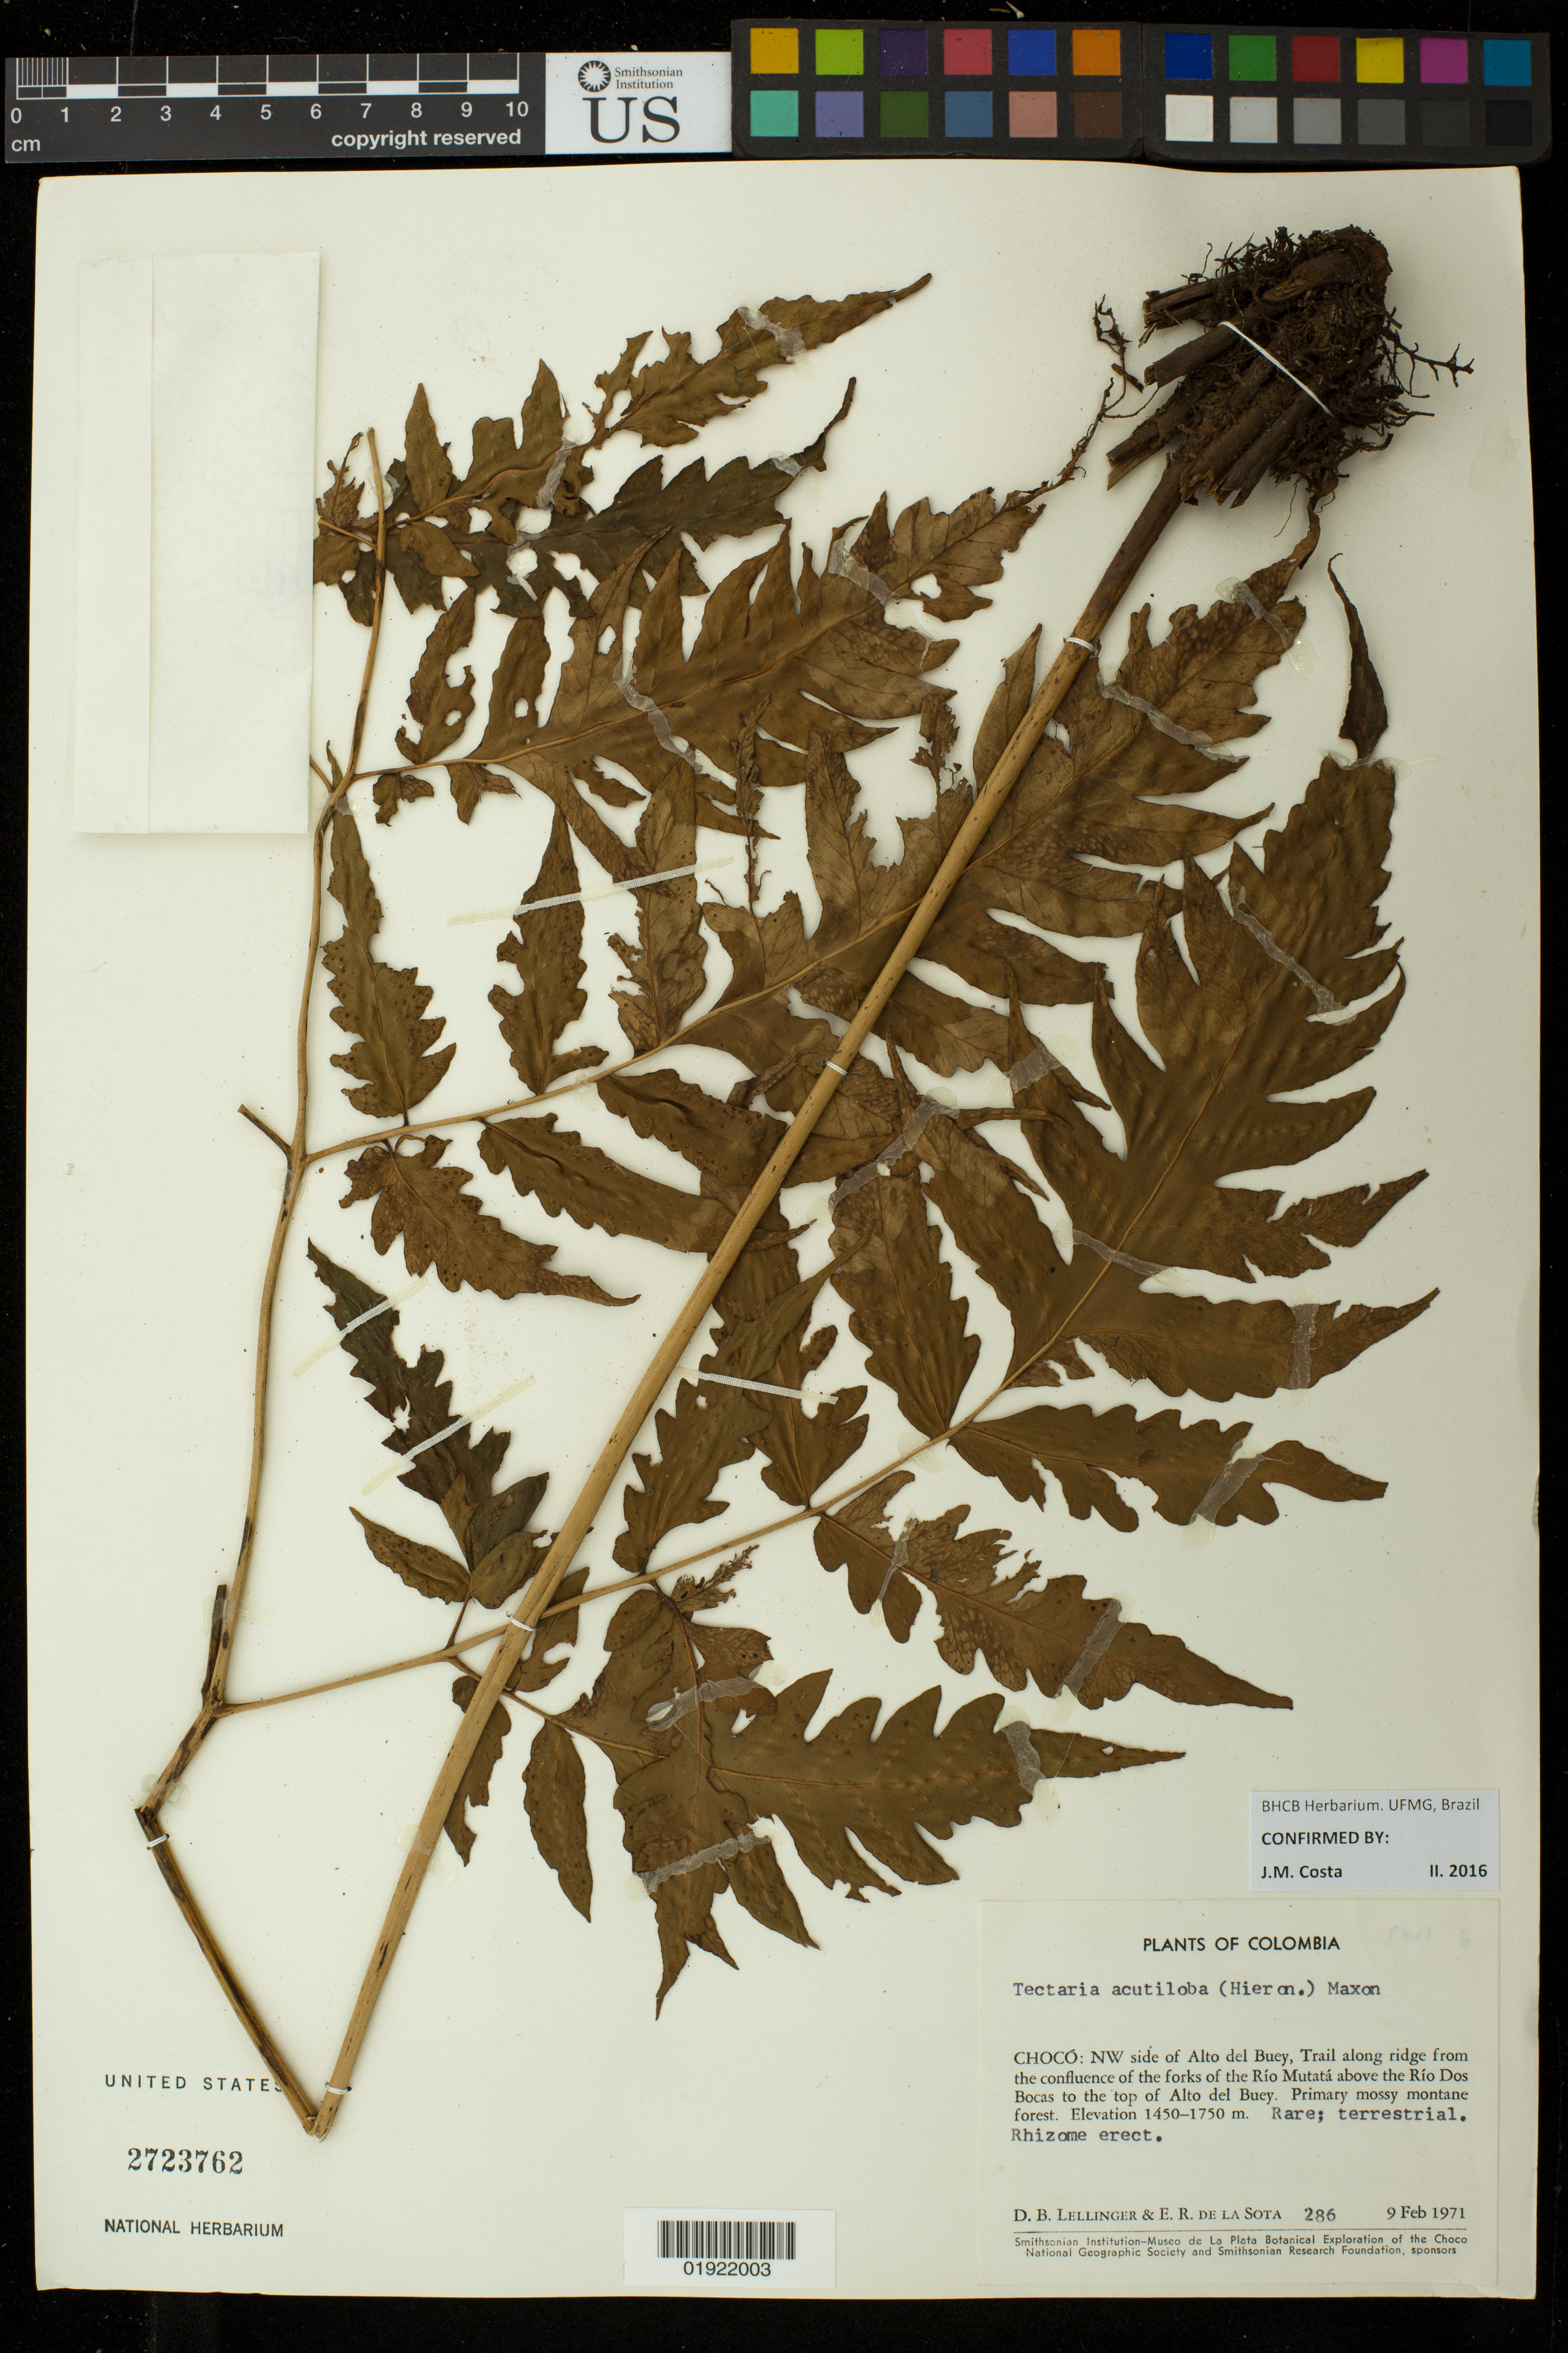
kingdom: Plantae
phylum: Tracheophyta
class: Polypodiopsida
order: Polypodiales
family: Tectariaceae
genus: Tectaria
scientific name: Tectaria acutiloba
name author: (Hieron.) Maxon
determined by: Costa, J. M.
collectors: D. B. Lellinger & E. R. de la Sota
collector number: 786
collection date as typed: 9 Feb 1971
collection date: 1971-02-09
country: Colombia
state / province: Chocó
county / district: Solano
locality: NW side of Alto del Buey, Trail along ridge from the confluence of the forks of the Rio Mutata above the Rios Dos Bocas to the top of Alto del Buey.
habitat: primary mossy montane forest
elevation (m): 1450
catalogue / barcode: US 2723762